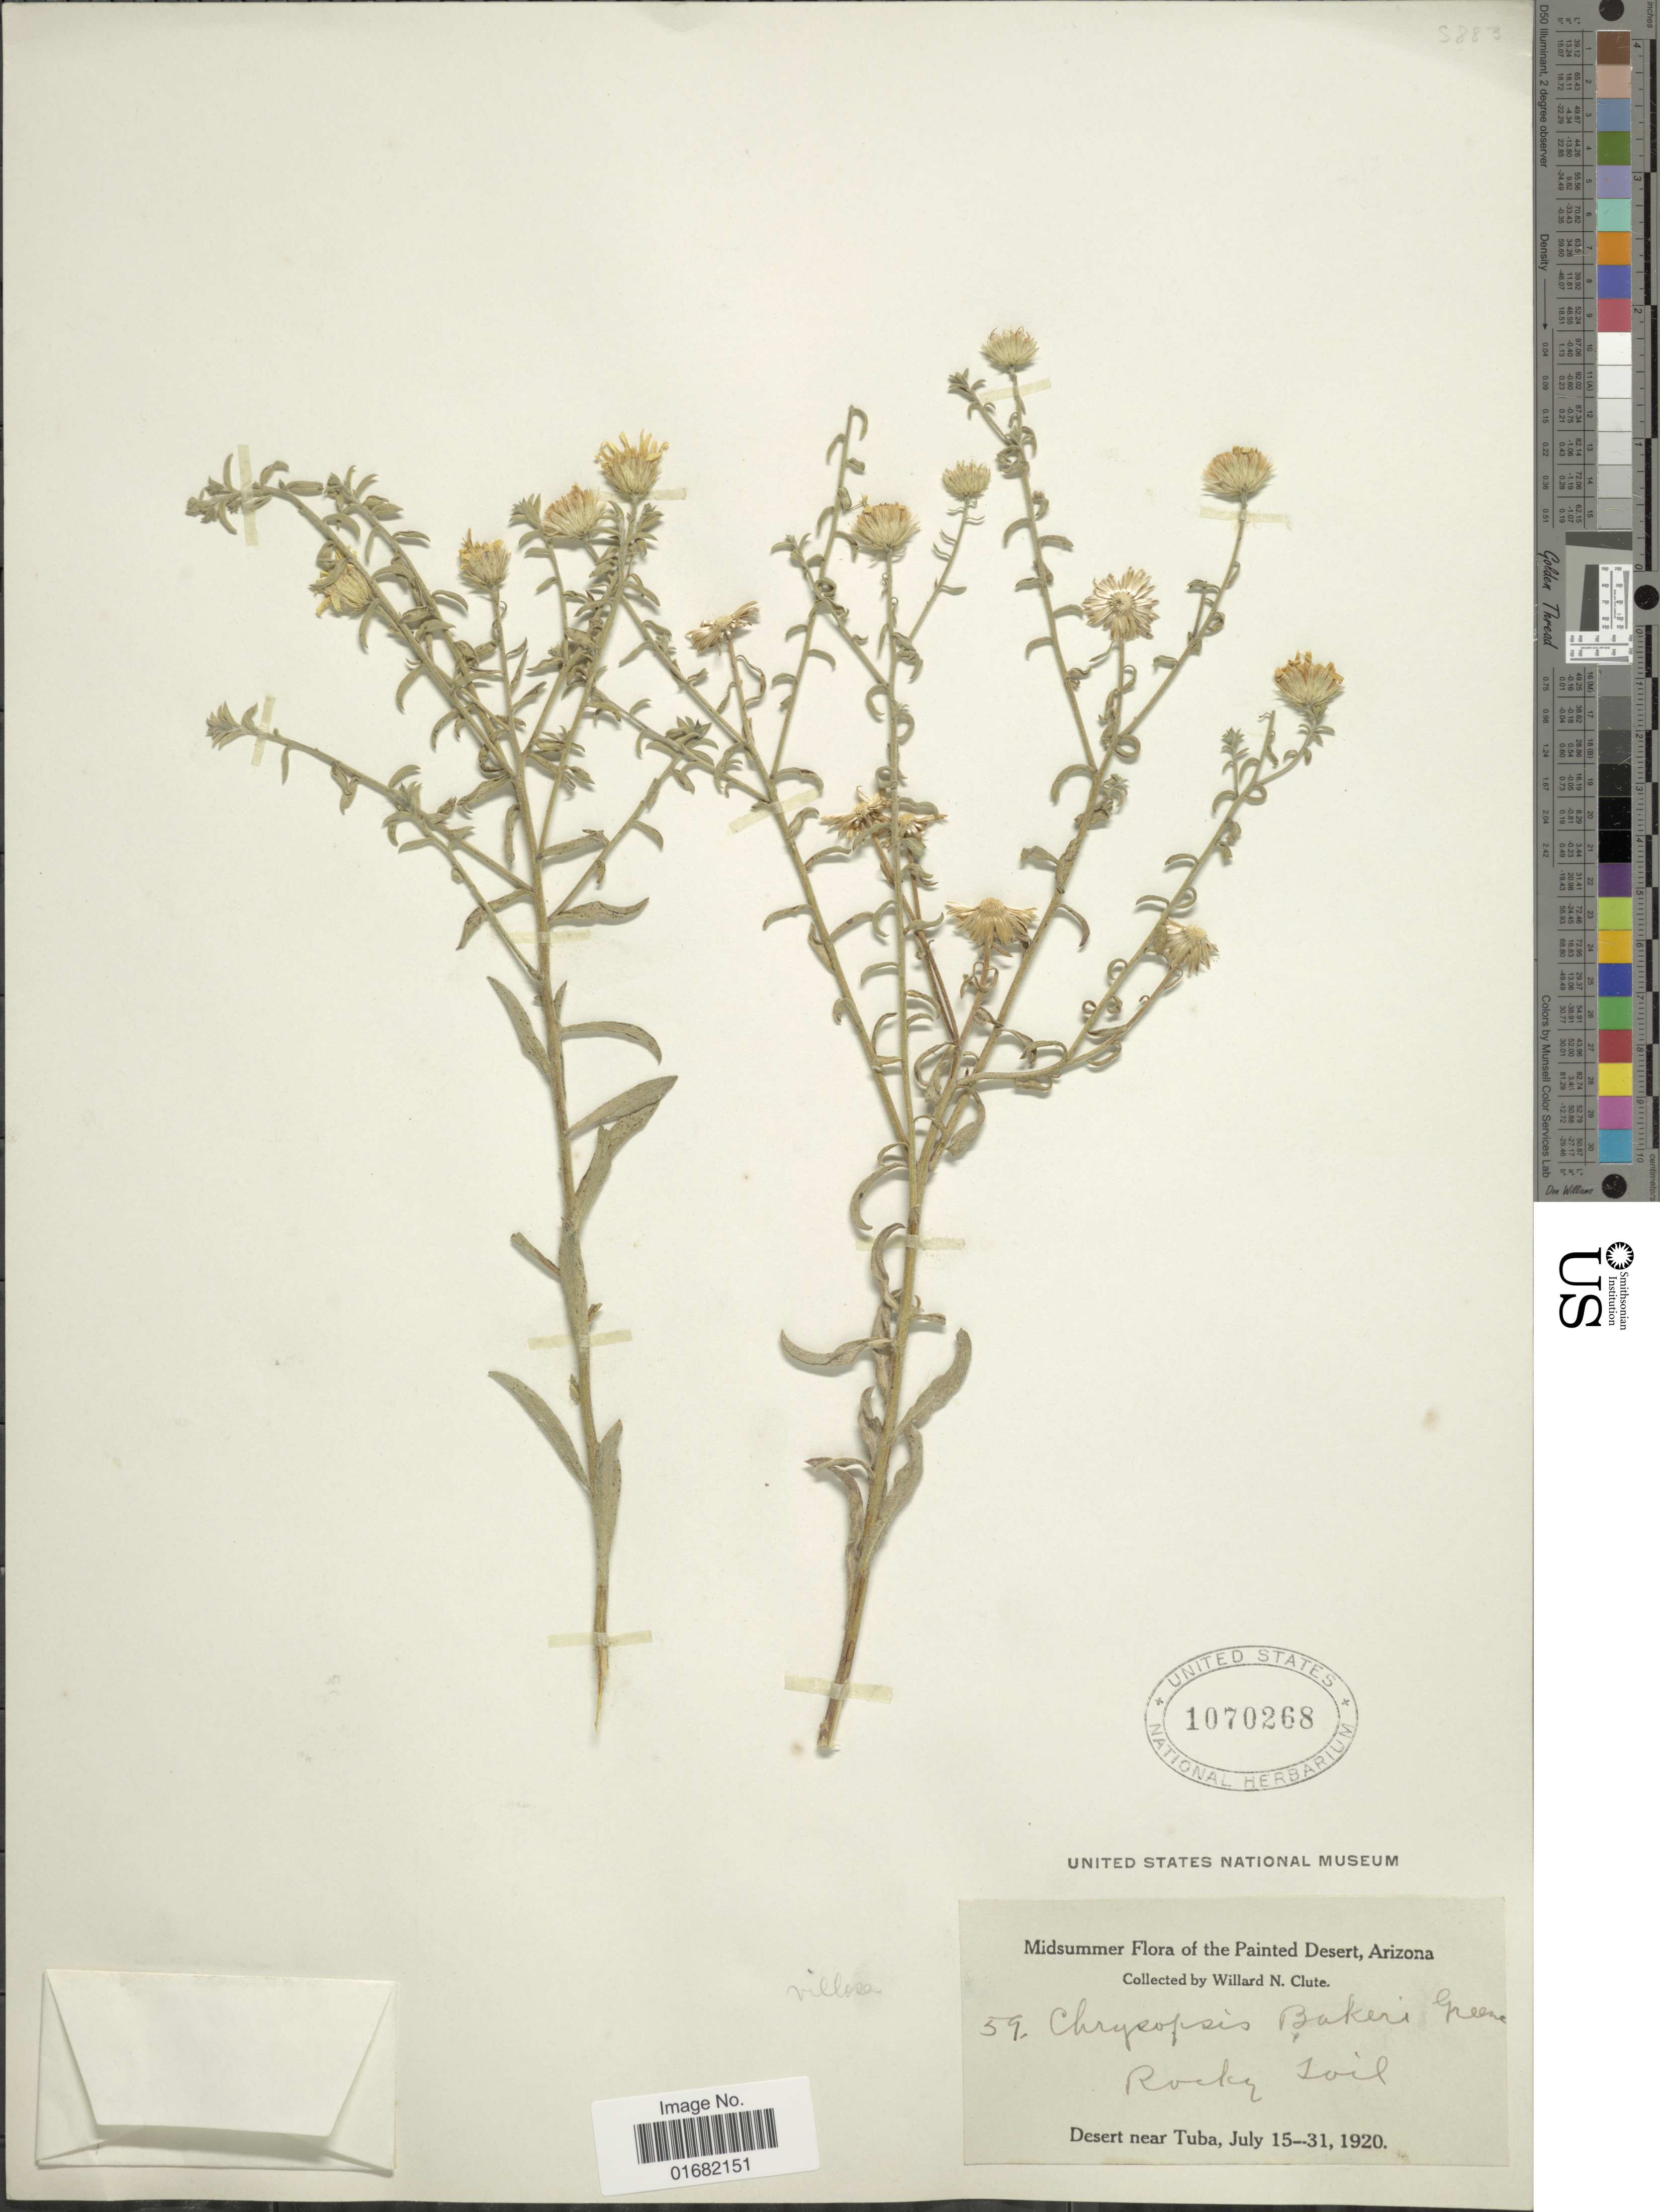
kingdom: Plantae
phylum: Tracheophyta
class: Magnoliopsida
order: Asterales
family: Asteraceae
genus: Heterotheca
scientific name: Heterotheca bakeri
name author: Greene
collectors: W. N. Clute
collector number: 59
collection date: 1920-07-15/1920-07-31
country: United States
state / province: Arizona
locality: Painted Desert. Desert near Tuba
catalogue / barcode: US 1070268